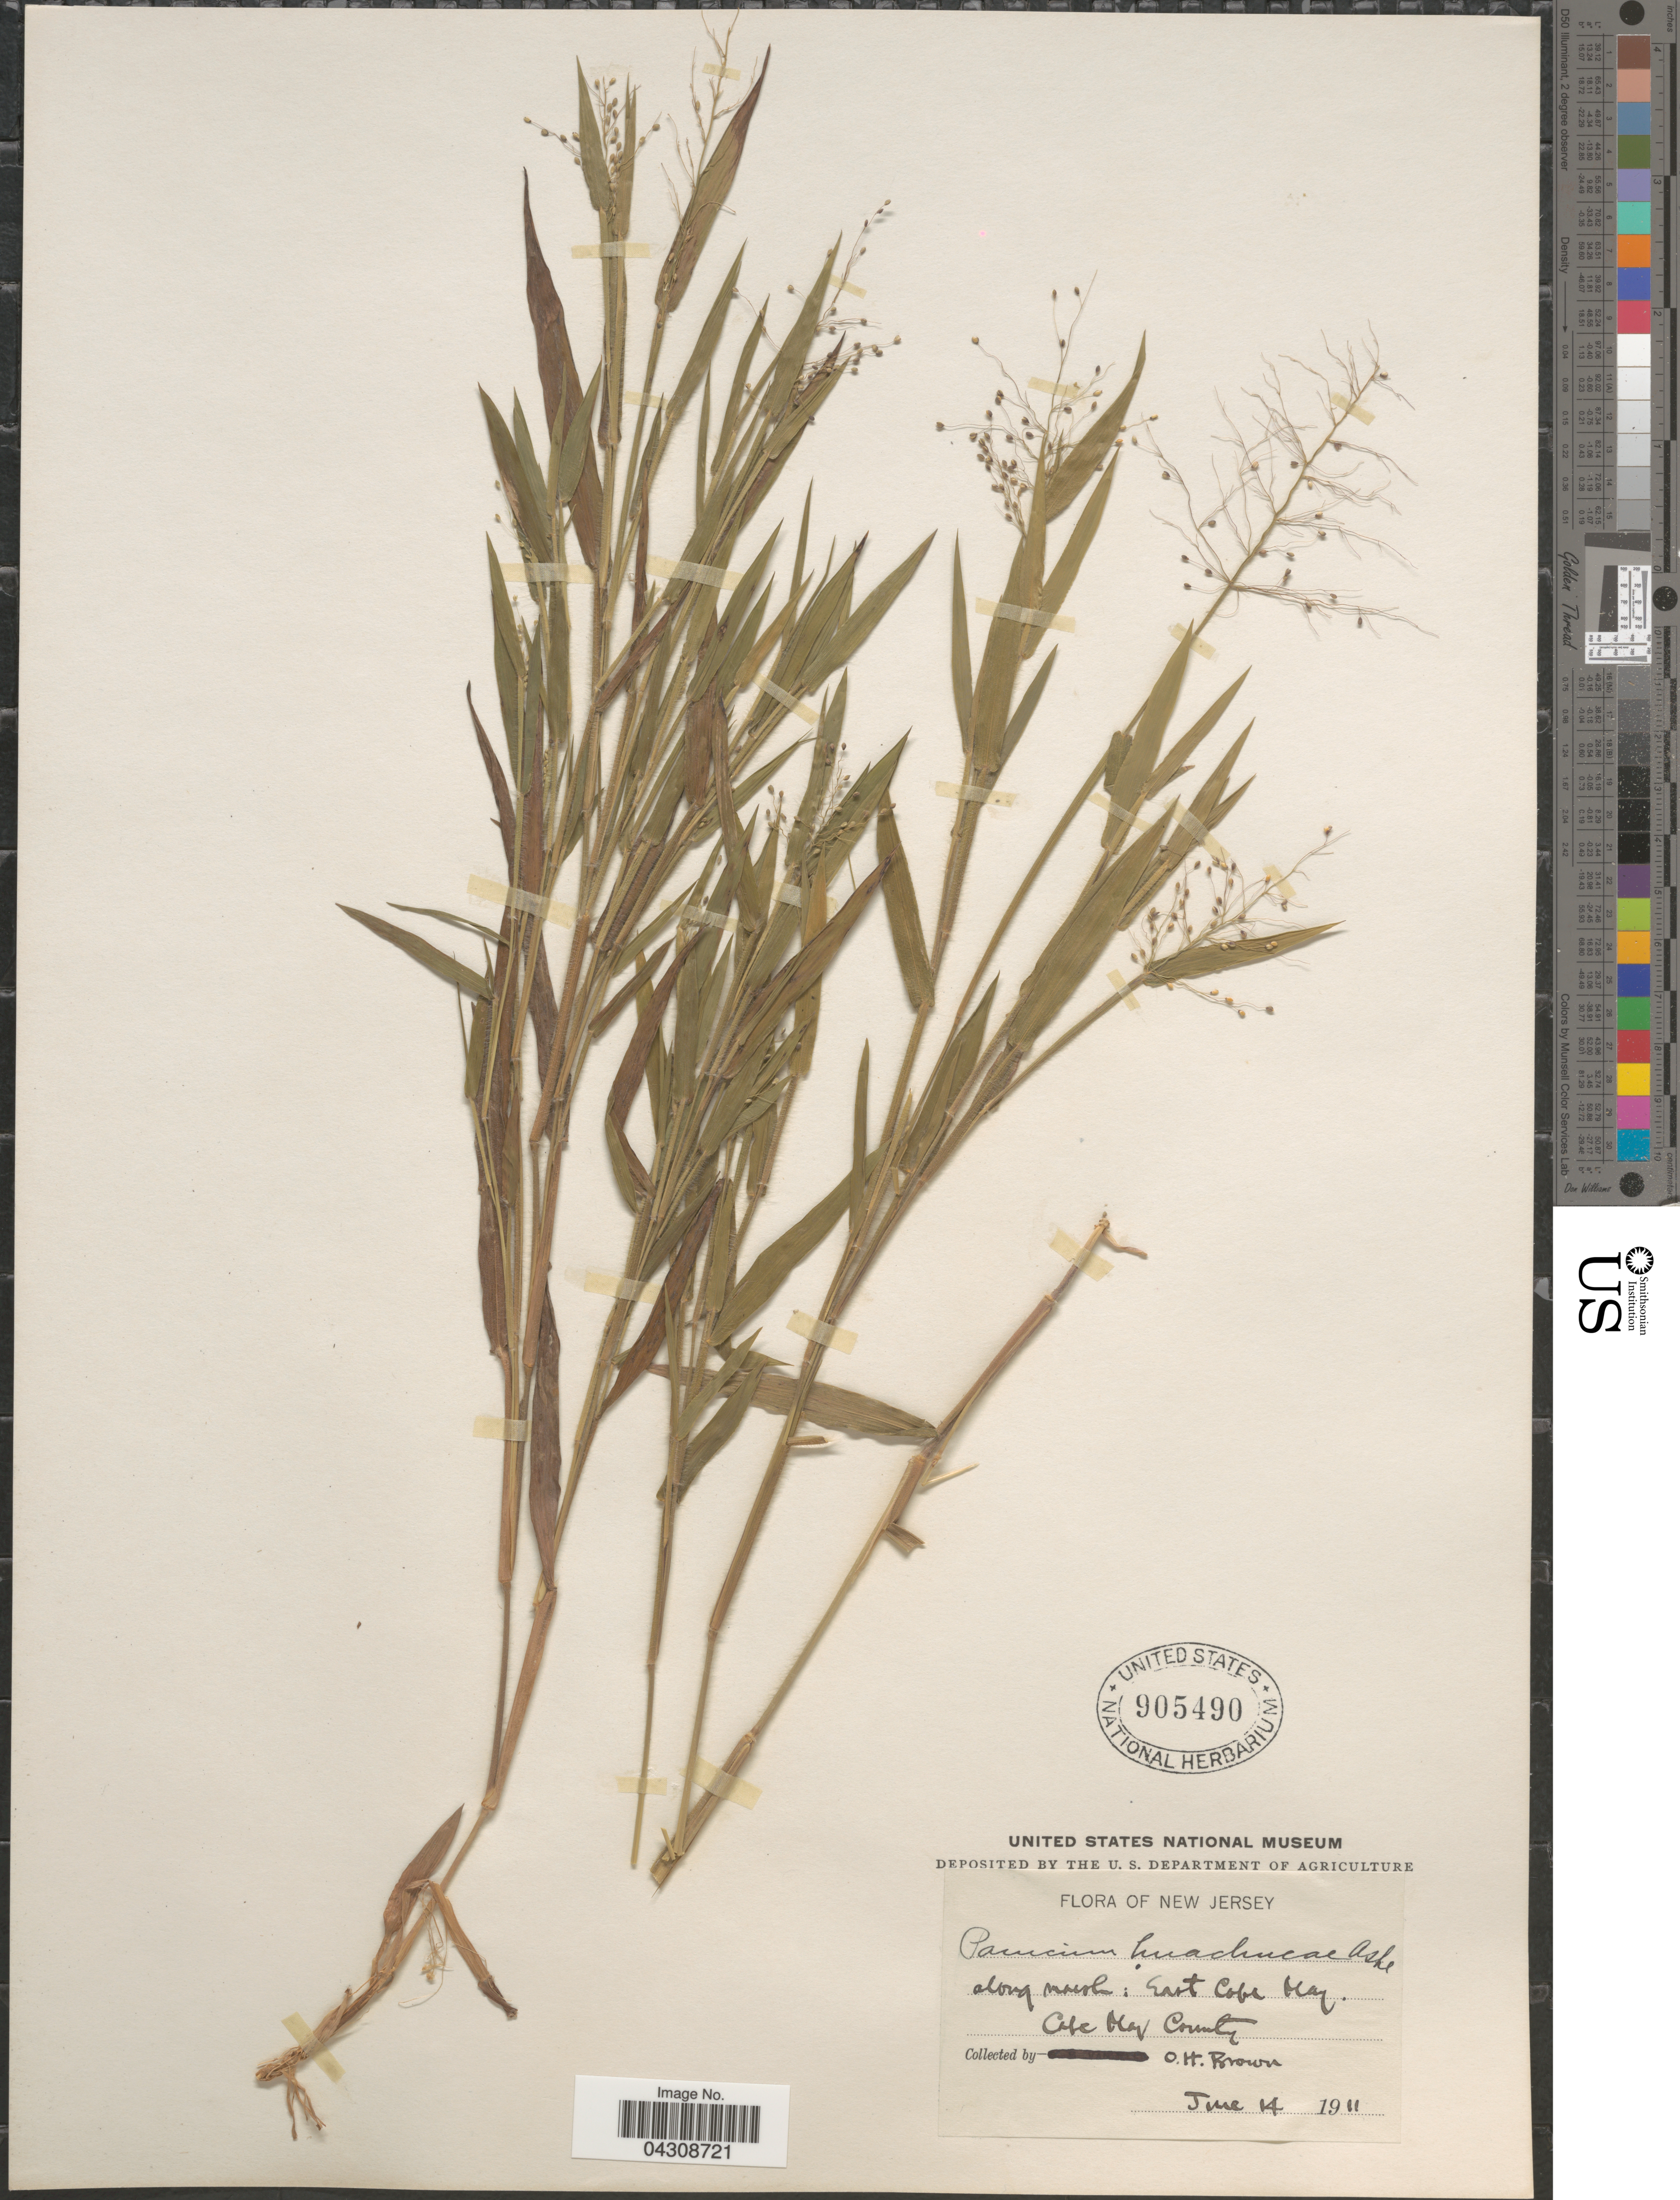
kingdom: Plantae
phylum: Tracheophyta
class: Liliopsida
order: Poales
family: Poaceae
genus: Dichanthelium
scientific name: Dichanthelium acuminatum var. acuminatum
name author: (Sw.) Gould & C.A. Clark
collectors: O. Brown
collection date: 1911-06-14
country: United States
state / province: New Jersey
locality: Along marsh: East Cape May. Cape May County.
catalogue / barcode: US 905490